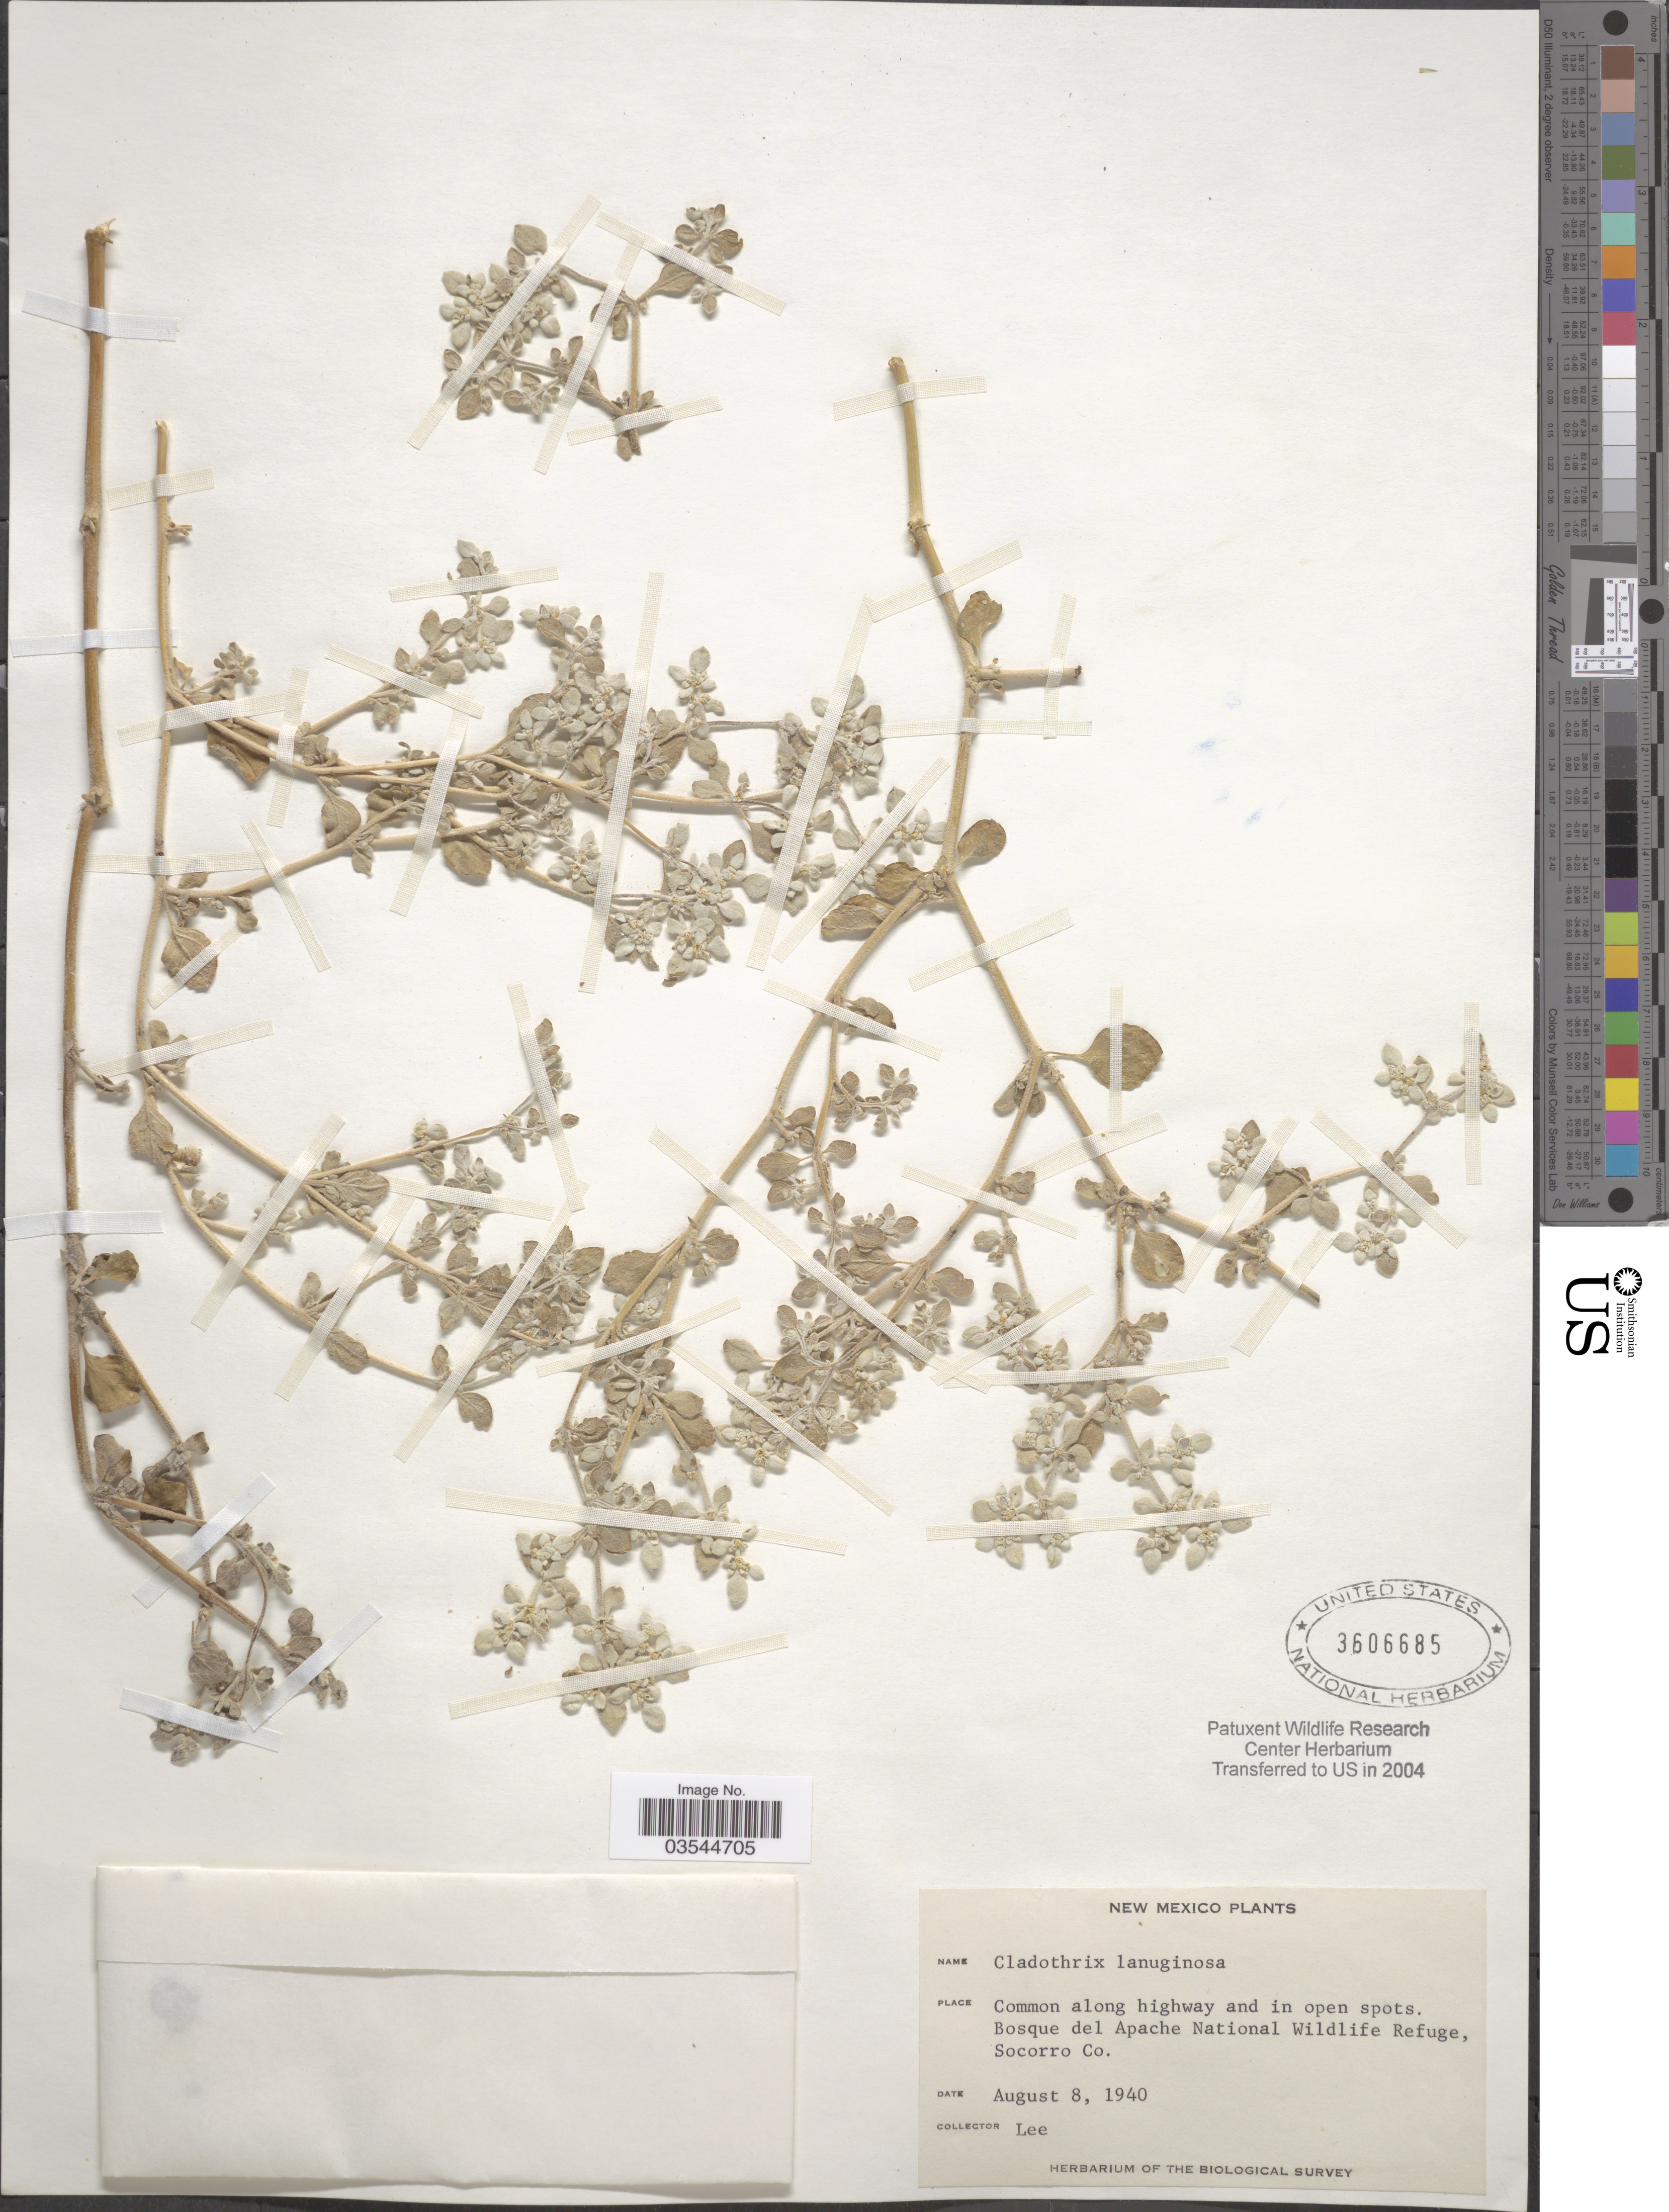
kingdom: Plantae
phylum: Tracheophyta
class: Magnoliopsida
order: Caryophyllales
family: Amaranthaceae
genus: Tidestromia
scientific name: Tidestromia lanuginosa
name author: (Nutt.) Standl.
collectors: -. Lee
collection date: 1940-08-08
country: United States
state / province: New Mexico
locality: Common along highway and in open spots. Bosque del Apache National Wildlife Refuge, Socorro Co.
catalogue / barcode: US 3606685